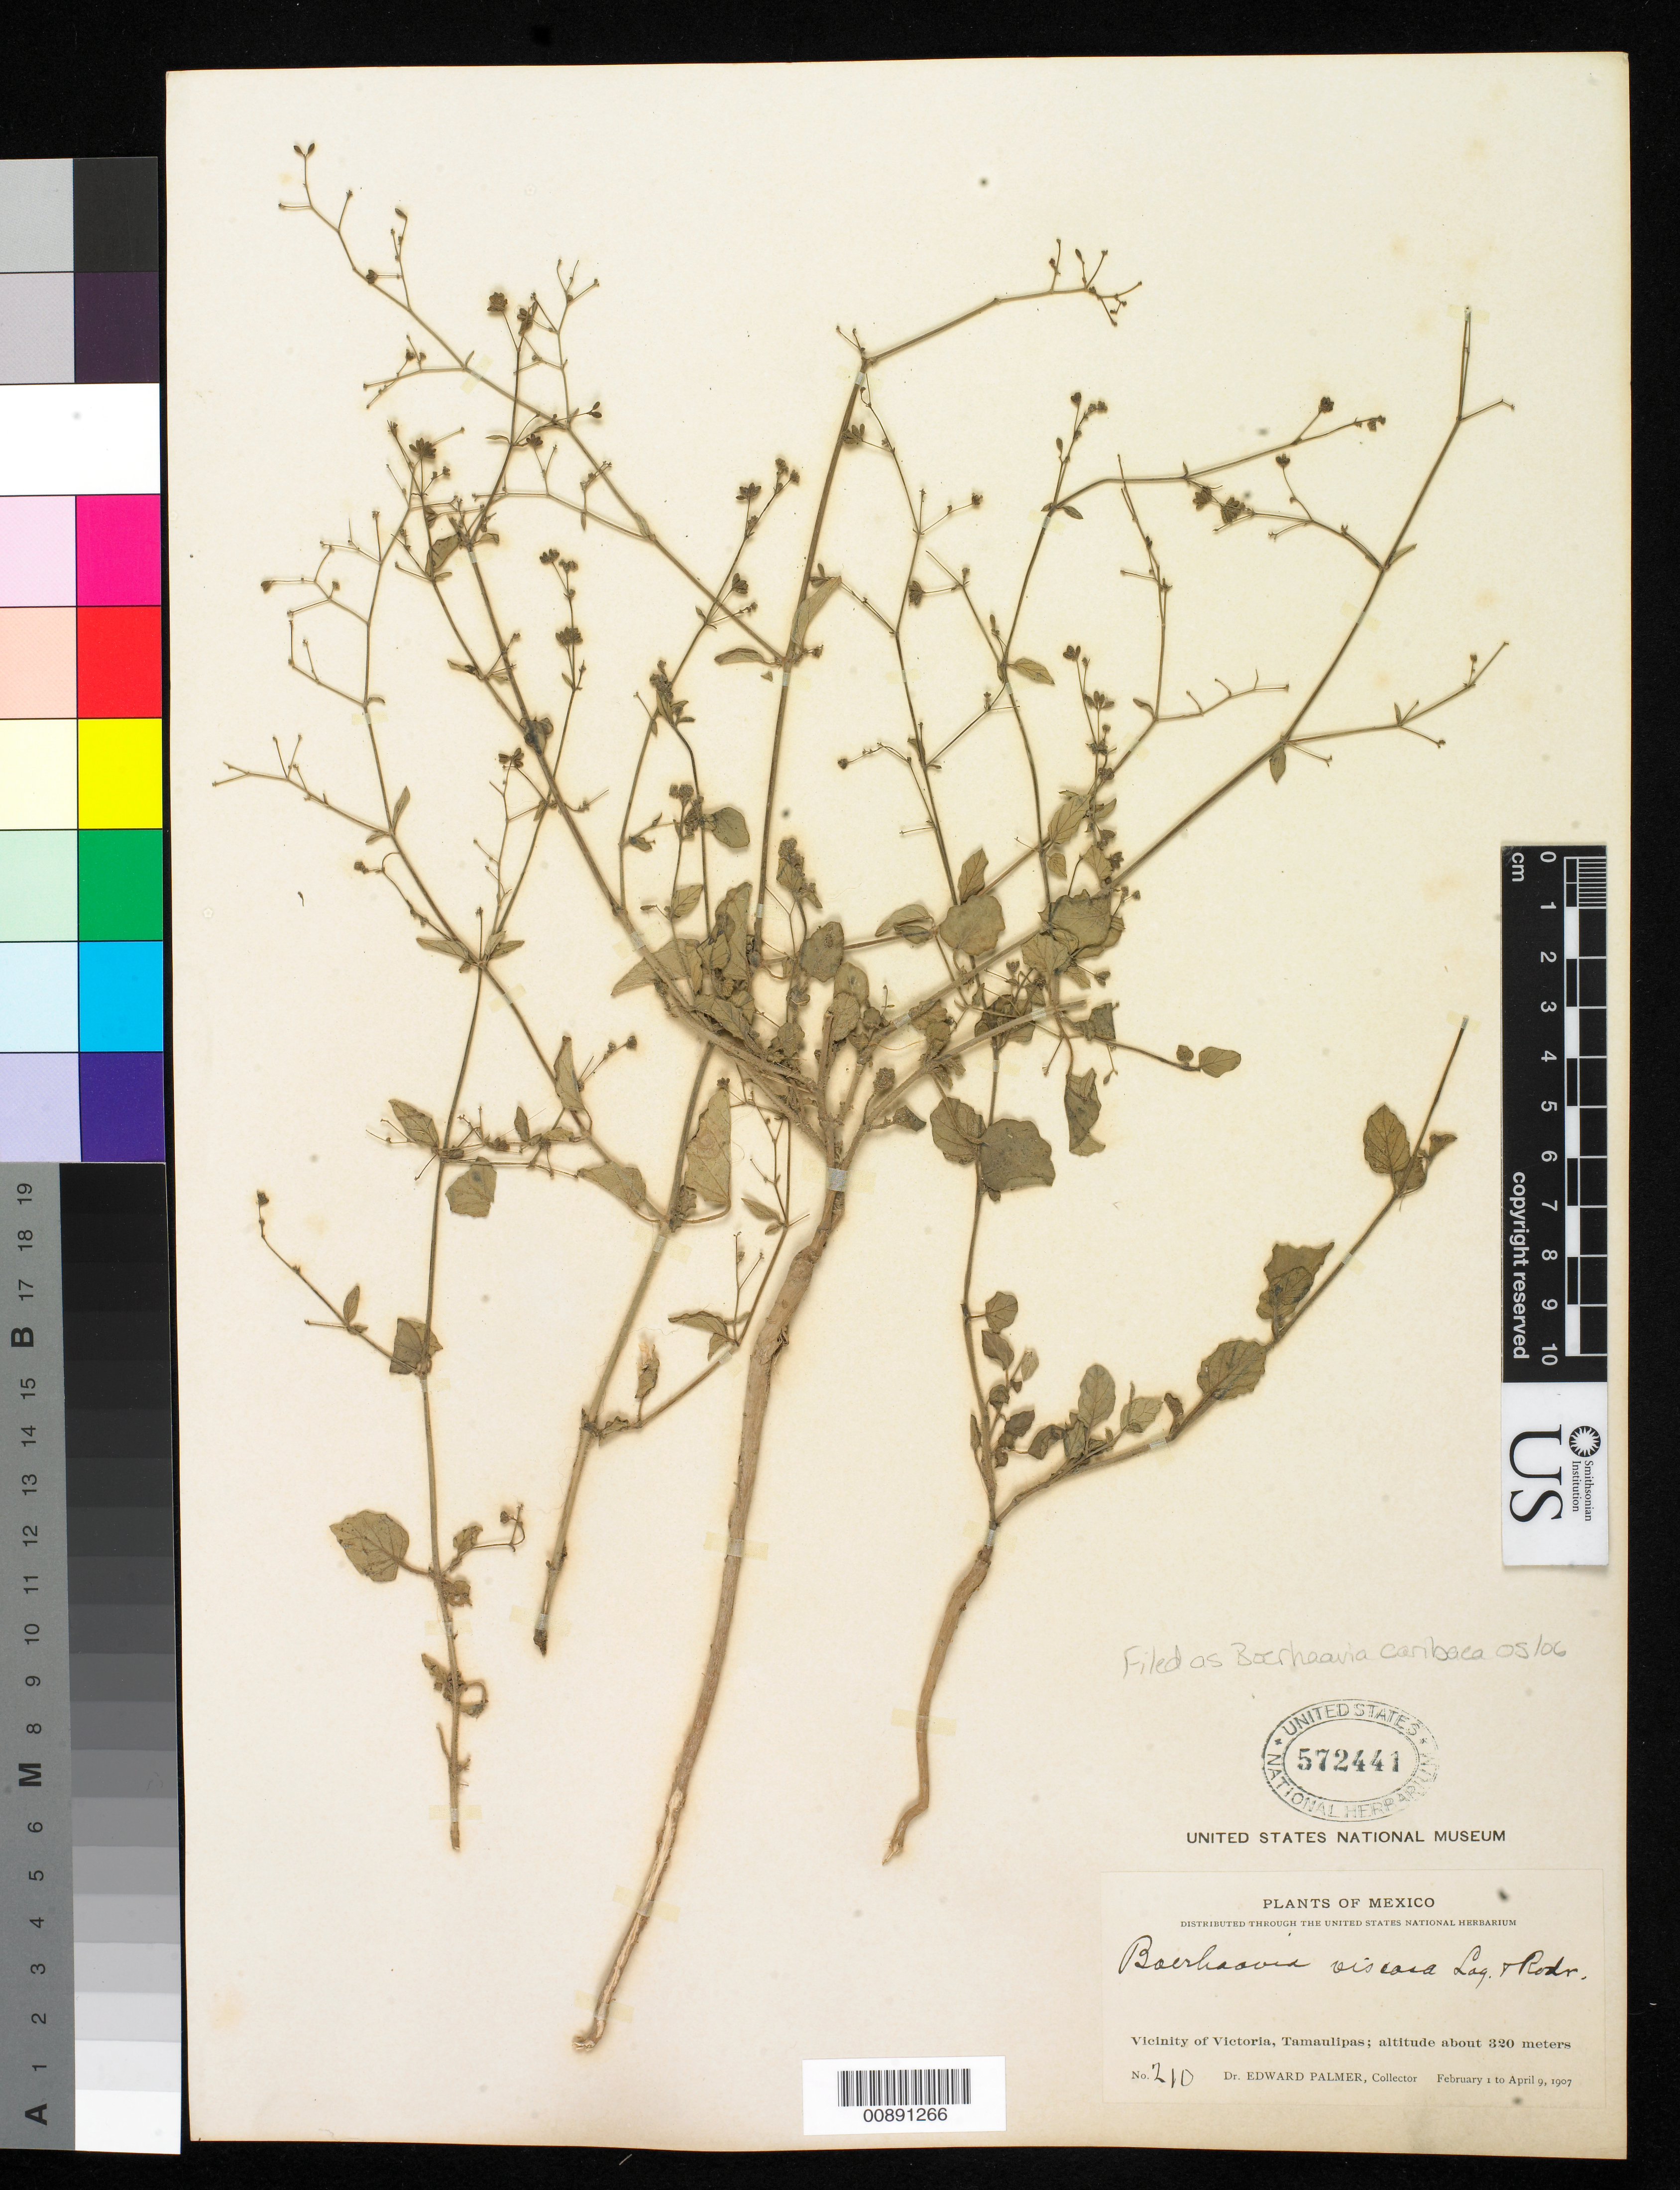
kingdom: Plantae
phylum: Tracheophyta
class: Magnoliopsida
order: Caryophyllales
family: Nyctaginaceae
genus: Boerhavia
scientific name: Boerhavia caribaea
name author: Jacq.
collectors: E. Palmer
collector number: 210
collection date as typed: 01 Feb 1907 to 09 Apr 1907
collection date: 1907-02-01/1907-04-09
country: Mexico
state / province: Tamaulipas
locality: Vicinity of Victoria.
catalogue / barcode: US 572441